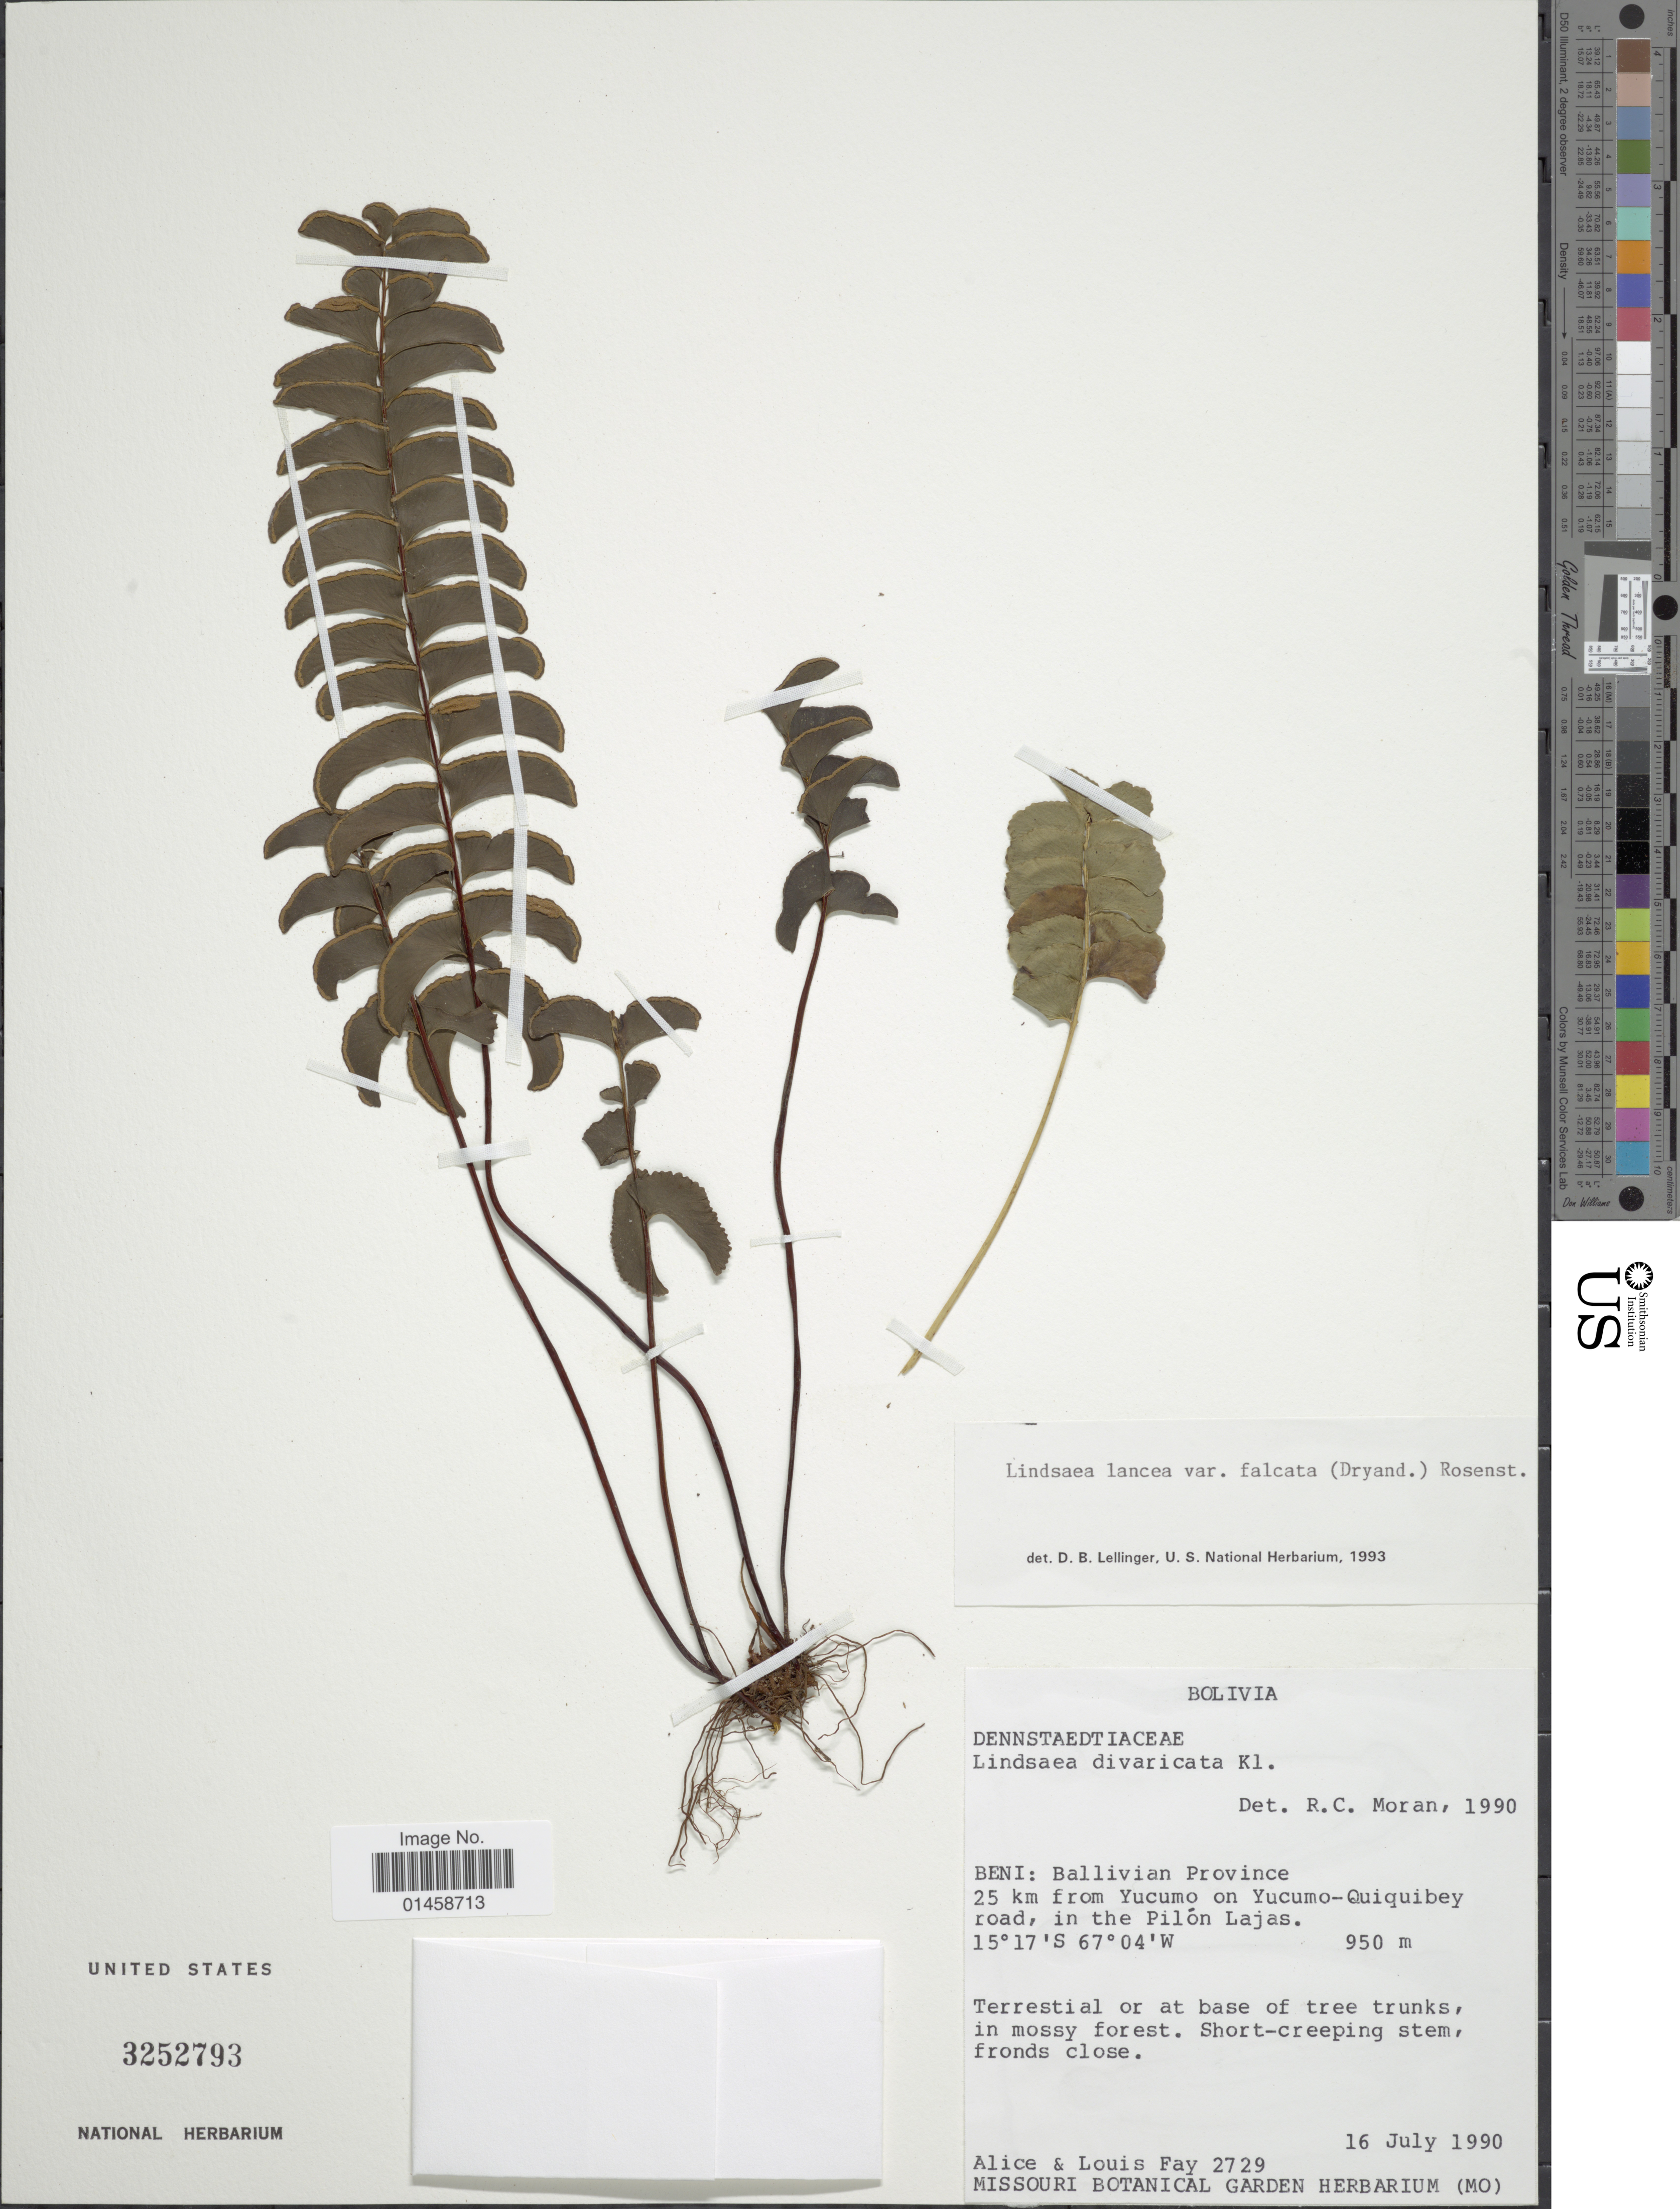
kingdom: Plantae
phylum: Tracheophyta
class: Polypodiopsida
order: Polypodiales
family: Lindsaeaceae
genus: Lindsaea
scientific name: Lindsaea lancea var. falcata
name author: (Dryand.) Rosenst.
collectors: A. Fay & L. Fay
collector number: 2729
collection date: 1990-07-16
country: Bolivia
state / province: Beni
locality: Ballivian Province, 25 km from Yucumo on Yucumo-Quiquibey road, in the Pilón Lajas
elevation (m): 950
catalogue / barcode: US 3252793